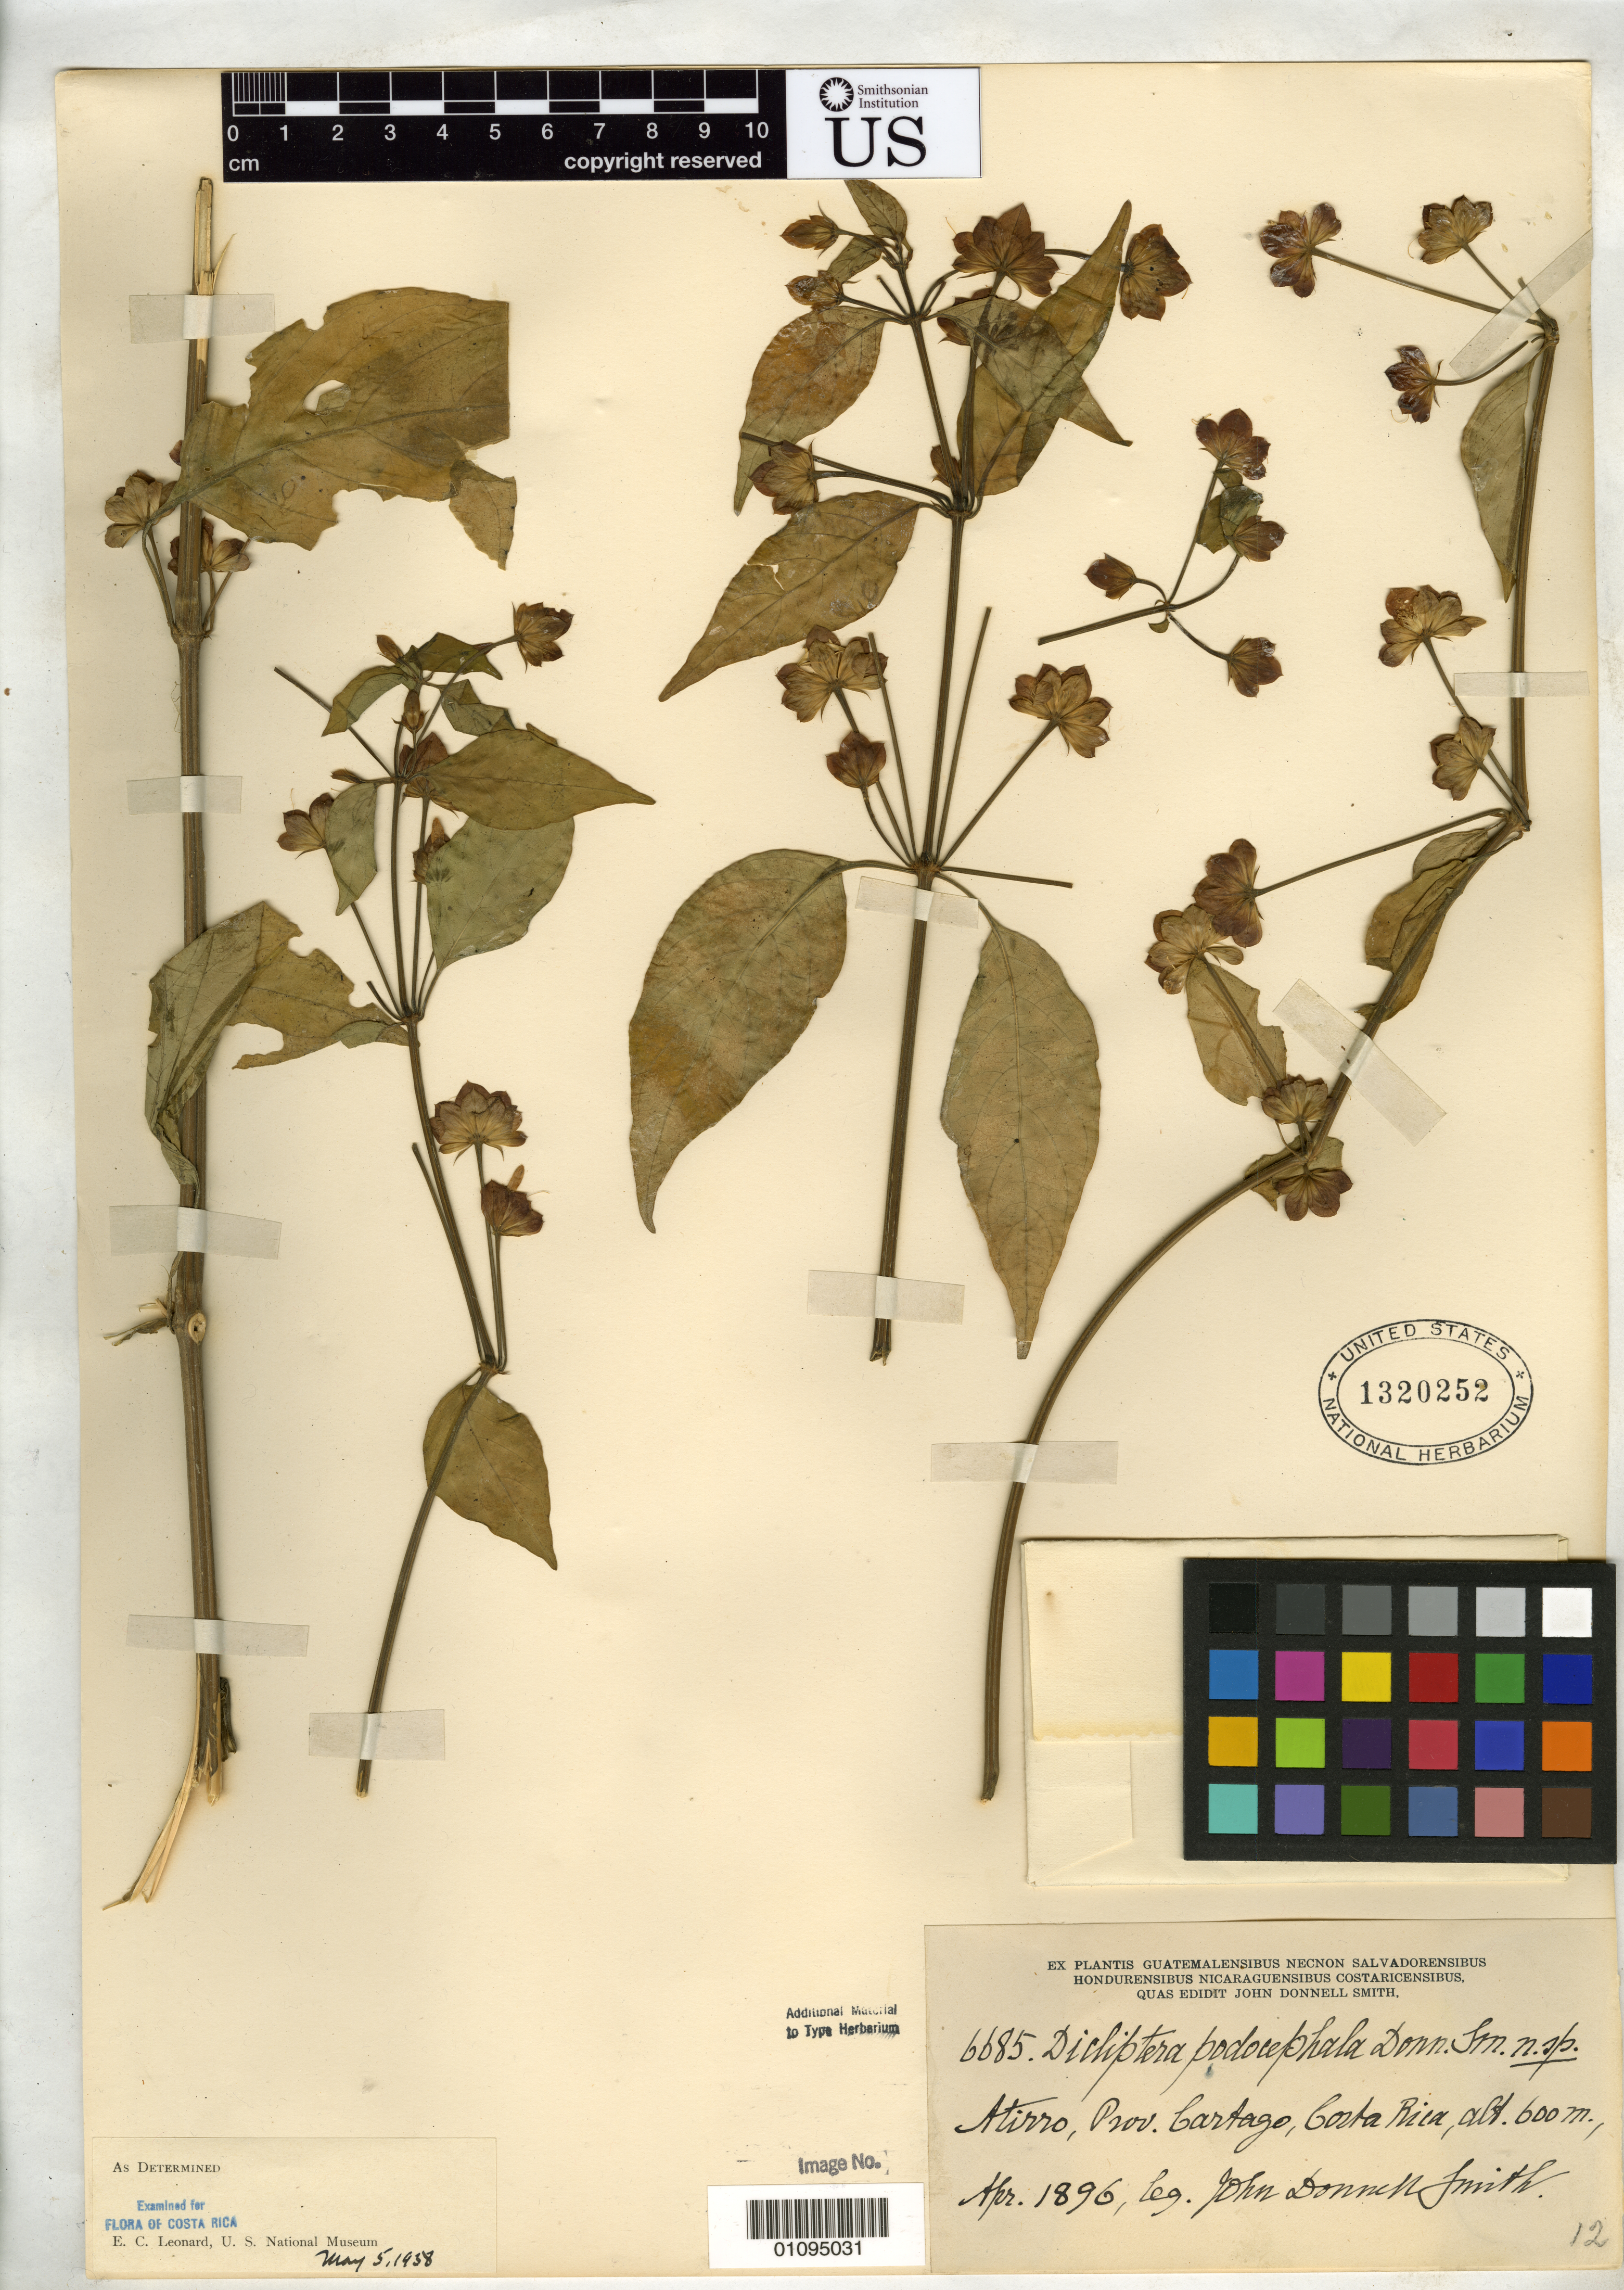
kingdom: Plantae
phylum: Tracheophyta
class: Magnoliopsida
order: Lamiales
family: Acanthaceae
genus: Dicliptera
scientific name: Dicliptera podocephala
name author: Donn. Sm.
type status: Type Collection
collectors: J. Donnell Smith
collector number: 6685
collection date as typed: Apr 1896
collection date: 1896-04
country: Costa Rica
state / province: Cartago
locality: Atirro, Prov. Cartago.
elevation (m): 600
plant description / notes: One of several duplicates (USNH 1320249, 1320250, 1320251, 1320252, 1320253) received from the John Donnell Smith herbarium [not stamped as such, but USNH sheet numbers place them with this accession]. One sheet (USNH 1320253) was annotated as "Type Specimen" at a later date but the sheets are probably best regarded as syntypes.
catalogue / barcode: US 1320252